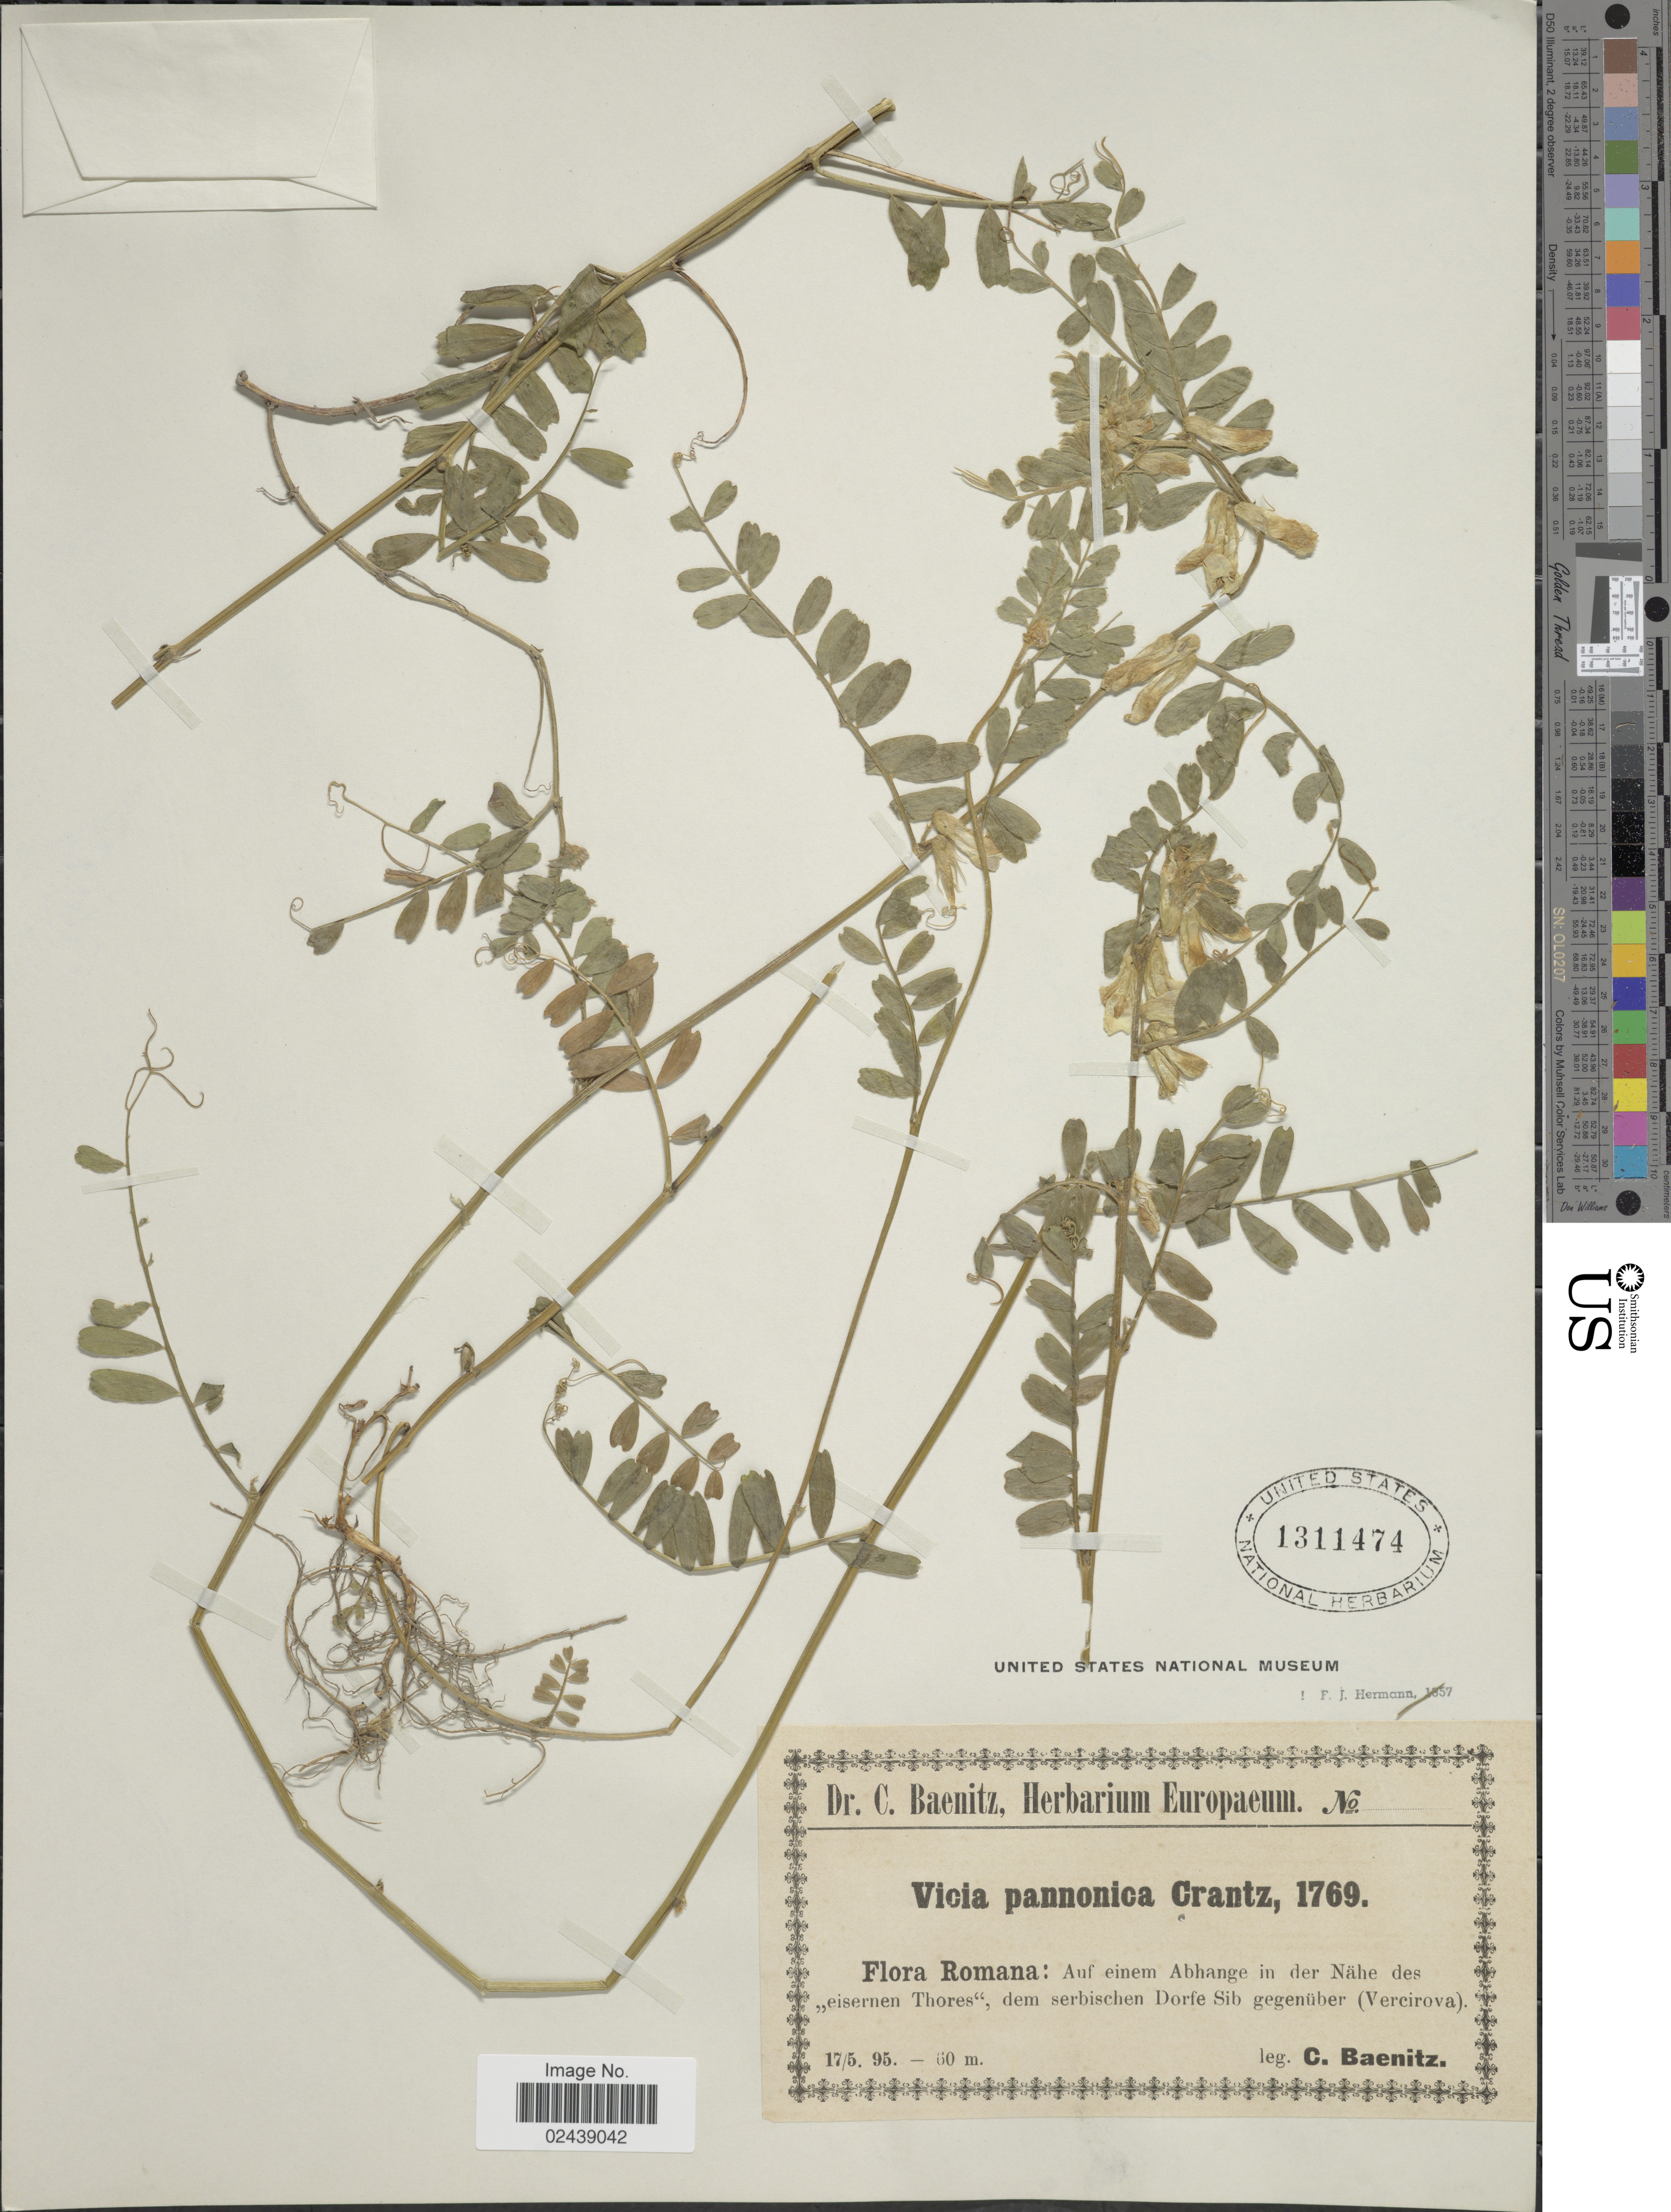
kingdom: Plantae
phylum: Tracheophyta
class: Magnoliopsida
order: Fabales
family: Fabaceae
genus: Vicia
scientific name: Vicia pannonica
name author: Crantz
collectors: C. G. Baenitz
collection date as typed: Transcribed d/m/y: 17/5/95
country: Romania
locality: Ramana: Auf einem Abhange in der Nahe des eisdernen Thore, dem serbischen Dorfe Sib gegenuber (Vercirova)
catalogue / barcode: US 1311474